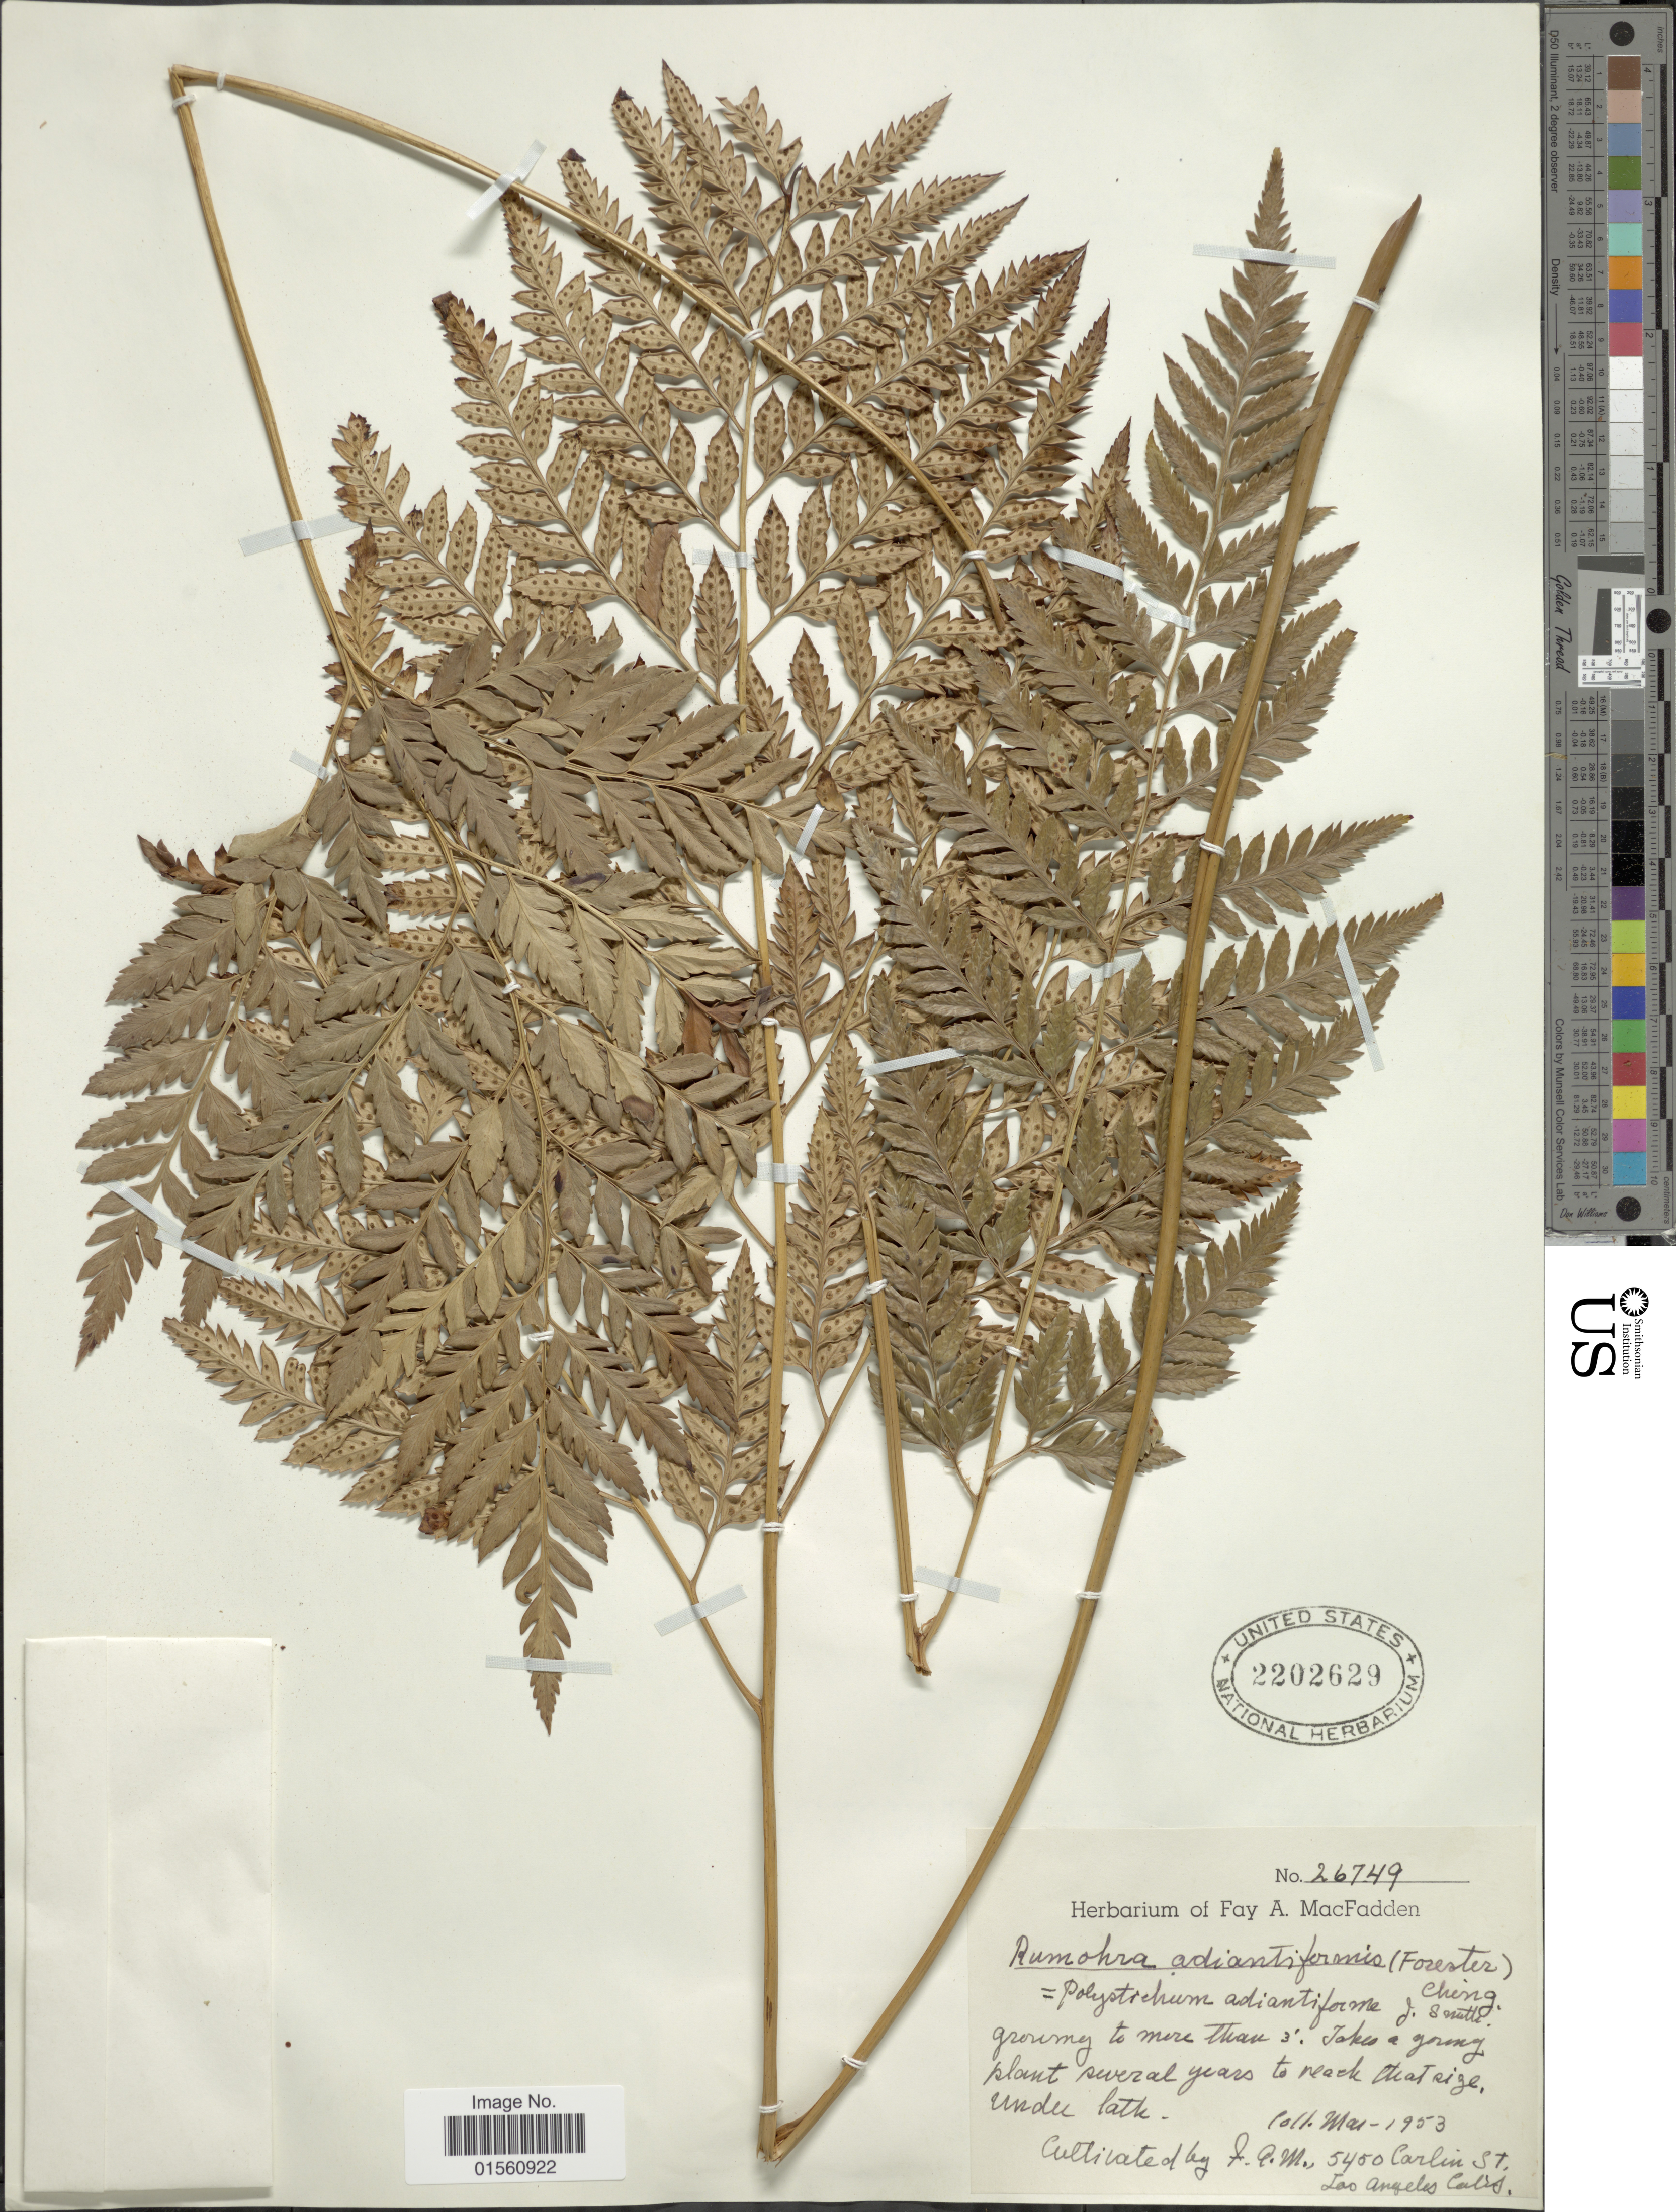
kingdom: Plantae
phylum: Tracheophyta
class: Polypodiopsida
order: Polypodiales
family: Dryopteridaceae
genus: Rumohra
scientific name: Rumohra adiantiformis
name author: (G. Forst.) Ching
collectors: F. MacFadden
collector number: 26749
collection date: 1953-05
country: United States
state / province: California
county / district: Los Angeles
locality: Carlin St. Los Angeles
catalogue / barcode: US 2202629